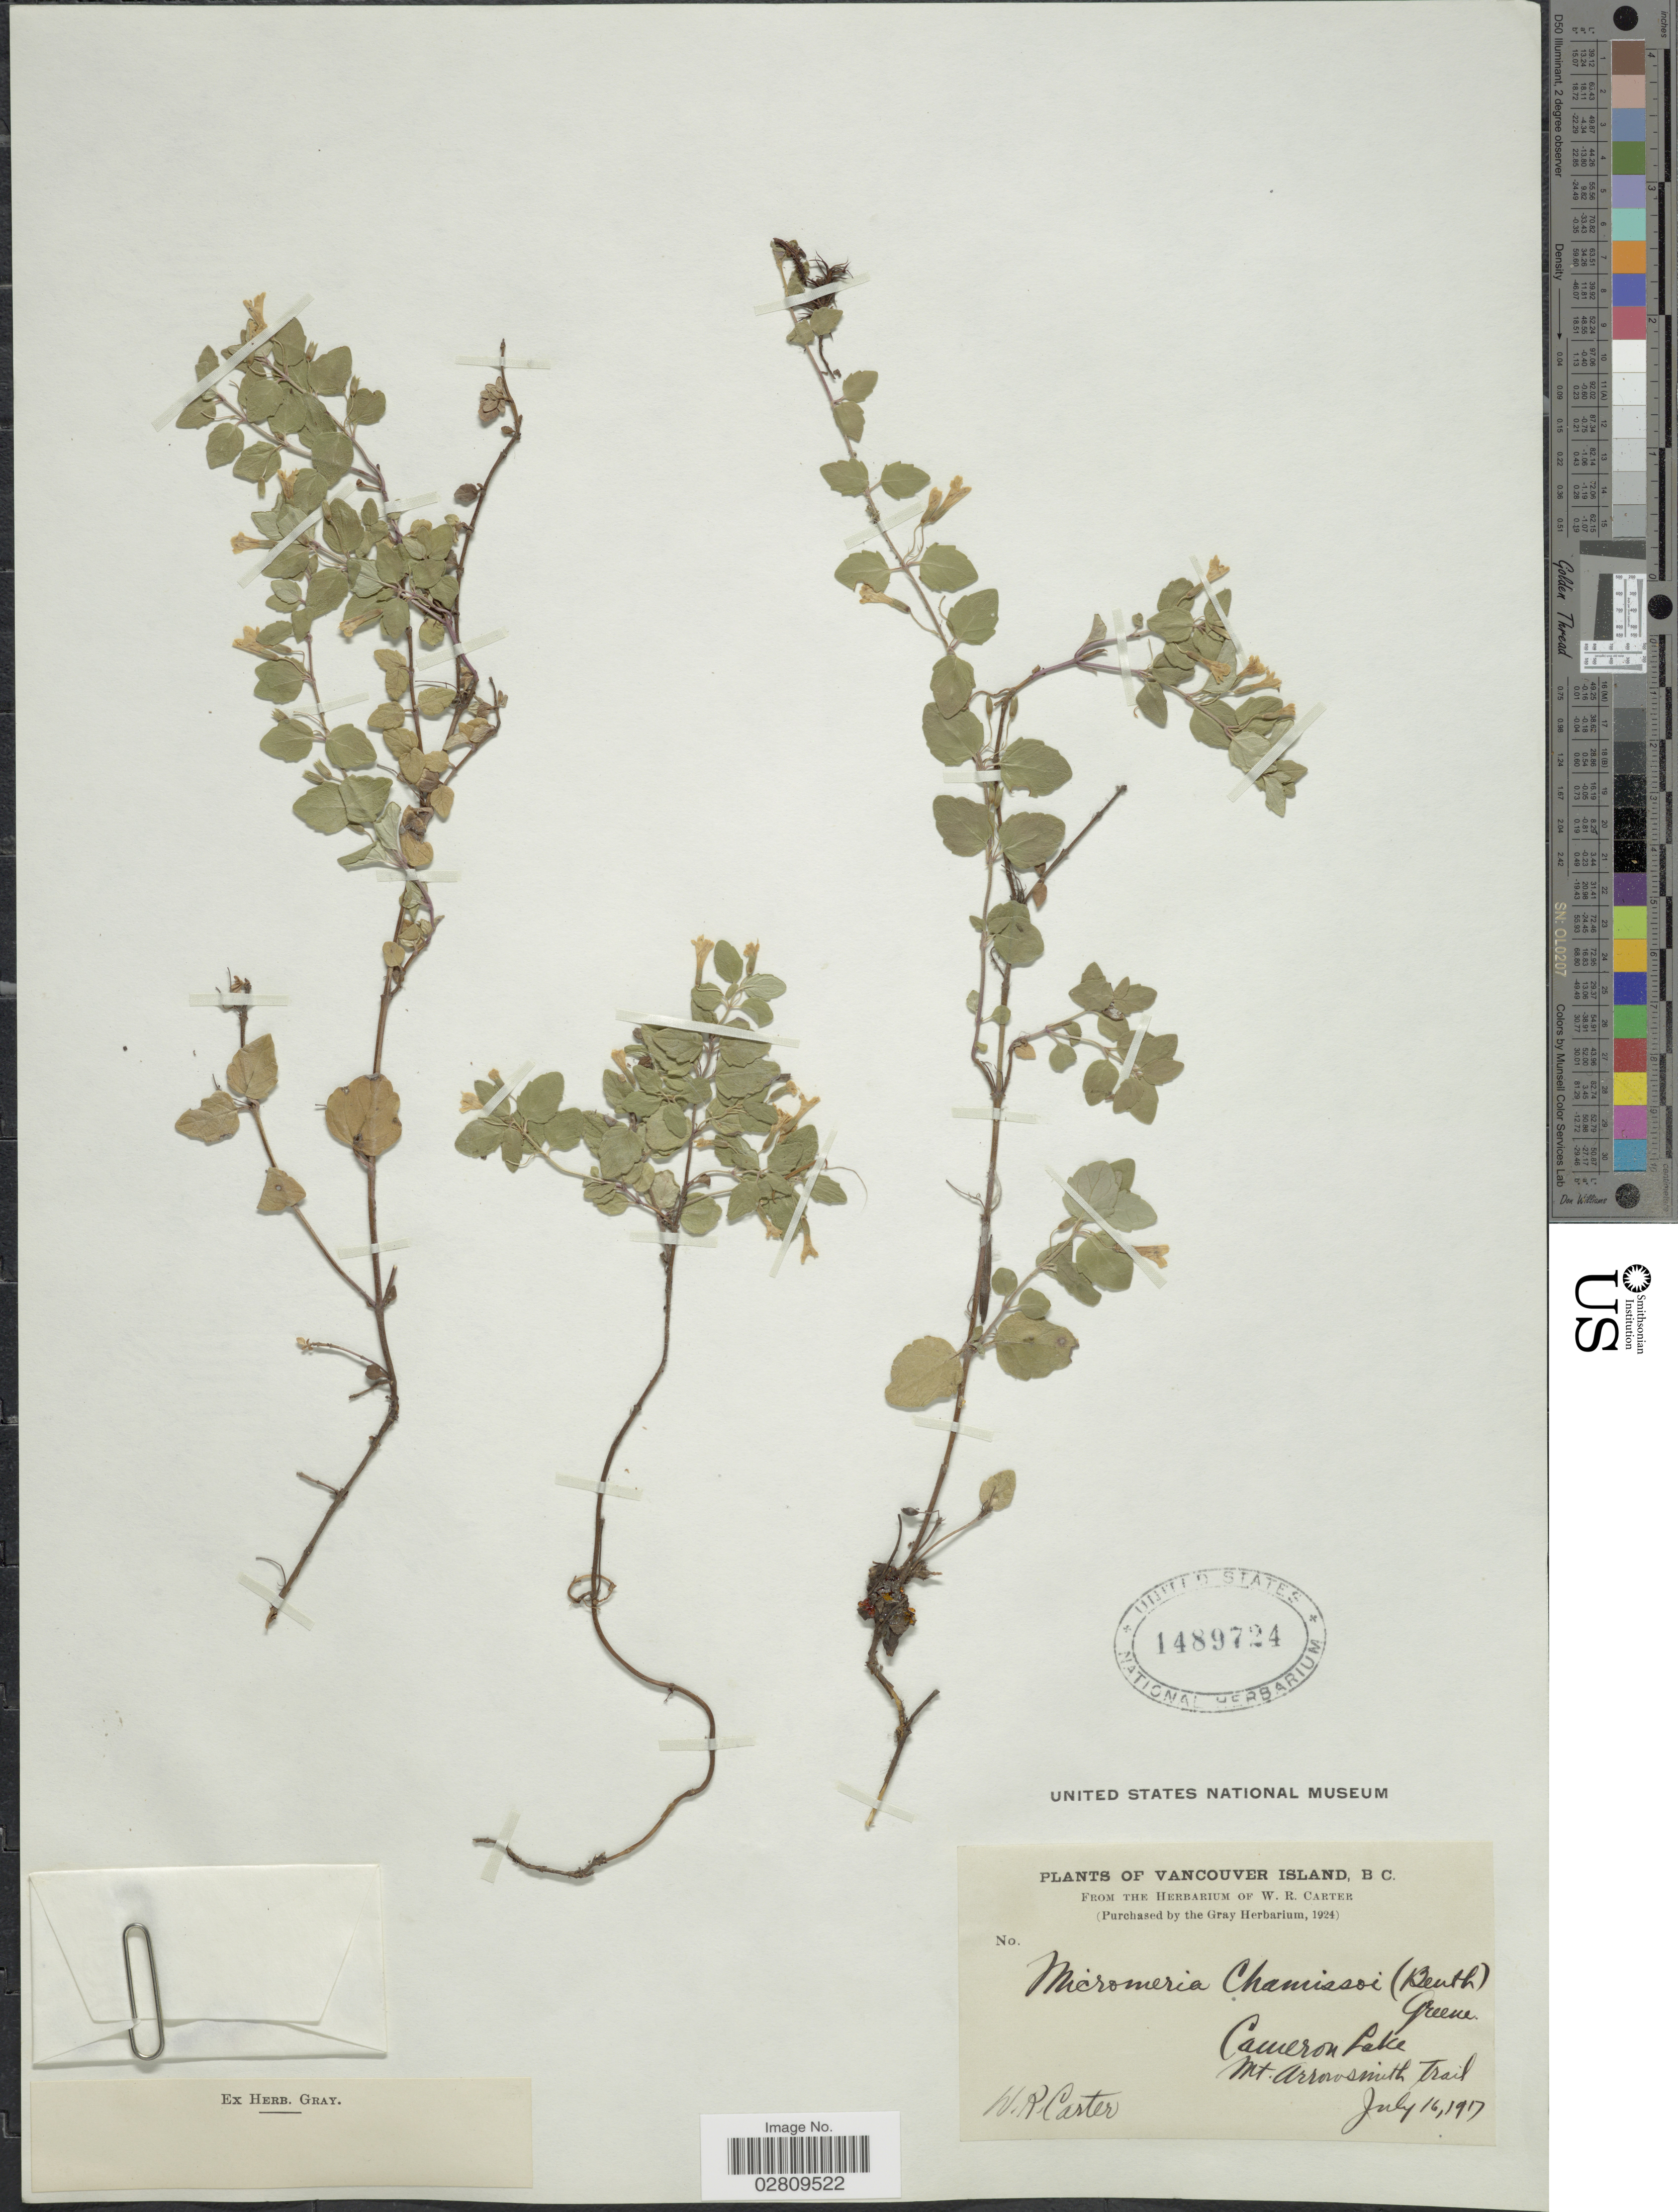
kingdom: Plantae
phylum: Tracheophyta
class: Magnoliopsida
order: Lamiales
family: Lamiaceae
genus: Micromeria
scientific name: Micromeria douglasii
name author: Benth.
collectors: W. R. Carter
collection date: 1917-07-16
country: Canada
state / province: British Columbia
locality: Vancouver Island. Cameron Lake. Mt. Arrowsmith trail.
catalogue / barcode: US 1489724